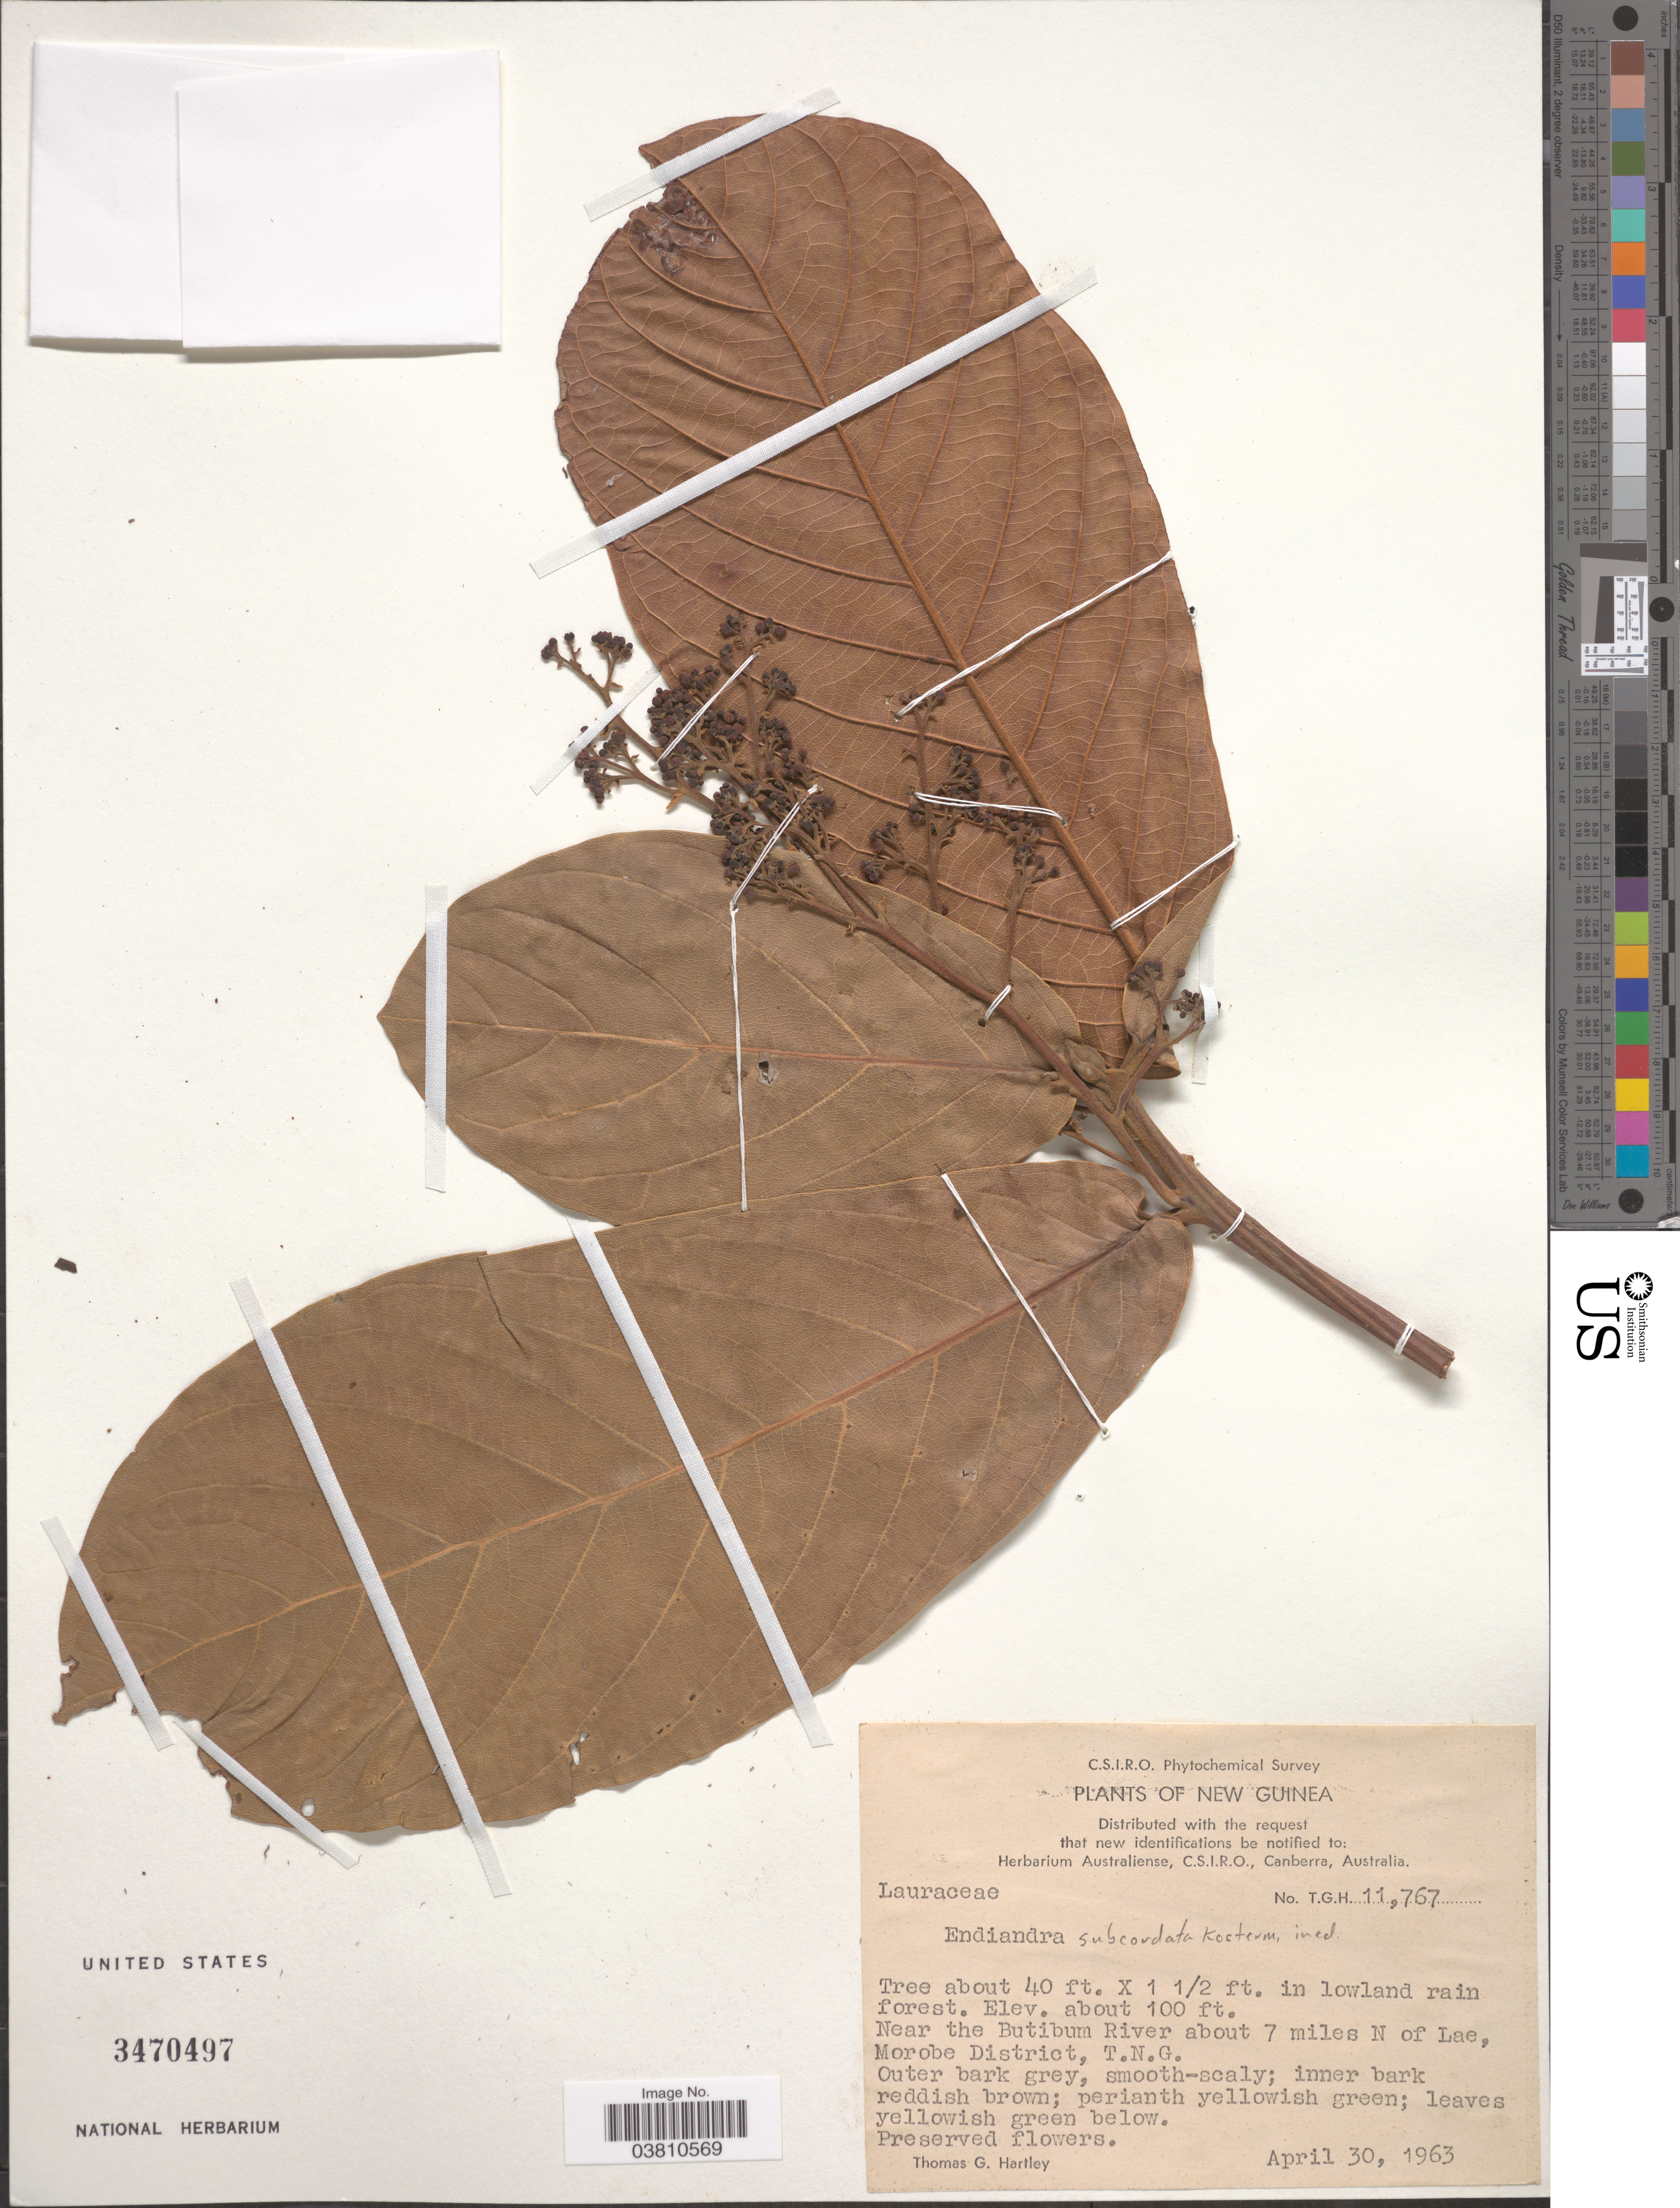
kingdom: Plantae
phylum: Tracheophyta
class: Magnoliopsida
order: Laurales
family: Lauraceae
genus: Endiandra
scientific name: Endiandra sp.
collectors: T. G. Hartley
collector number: TGH 11767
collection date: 1963-04-30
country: Papua New Guinea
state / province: Morobe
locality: New Guinea. Near the Butibum River about 7 miles N of Lae, Morobe District, T.N.G.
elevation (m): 30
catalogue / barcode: US 3470497